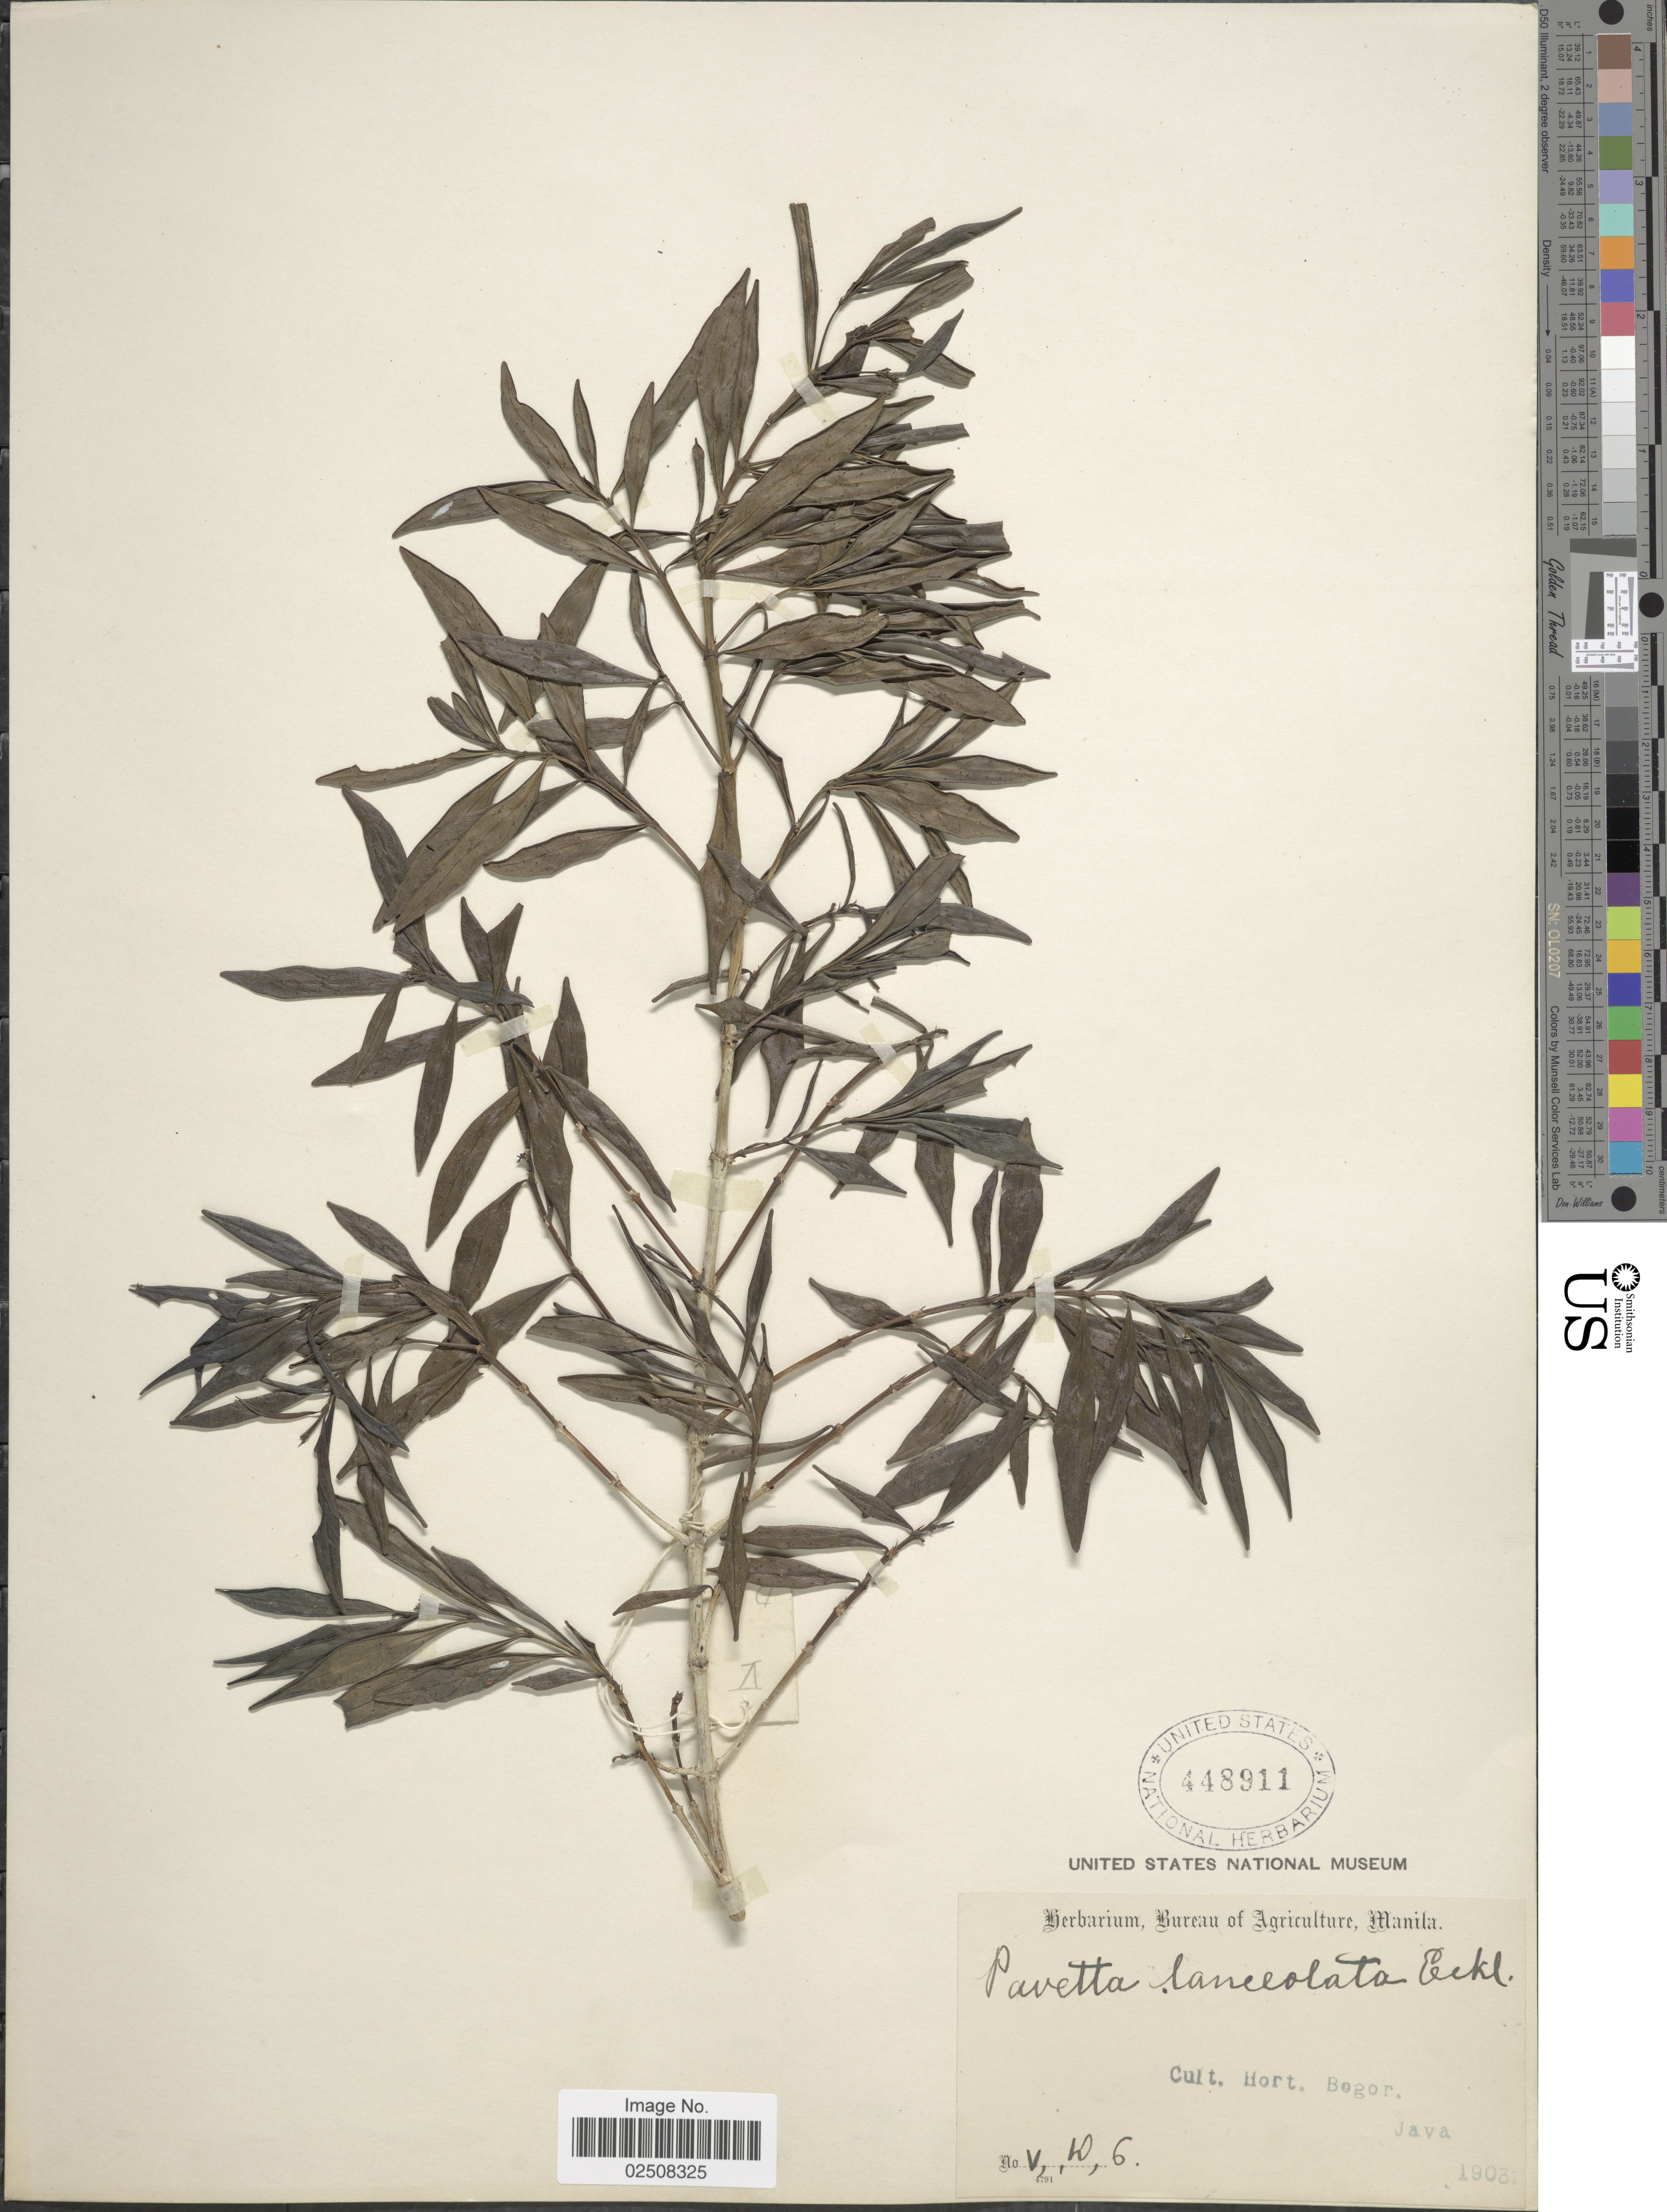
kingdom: Plantae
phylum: Tracheophyta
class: Magnoliopsida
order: Gentianales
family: Rubiaceae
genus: Pavetta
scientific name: Pavetta lanceolata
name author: Eckl.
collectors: ex Herb. Bur. Agric. Manila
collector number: V, D, 6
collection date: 1903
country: Indonesia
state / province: Java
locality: Cult. Hort. Bogor.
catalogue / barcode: US 448911